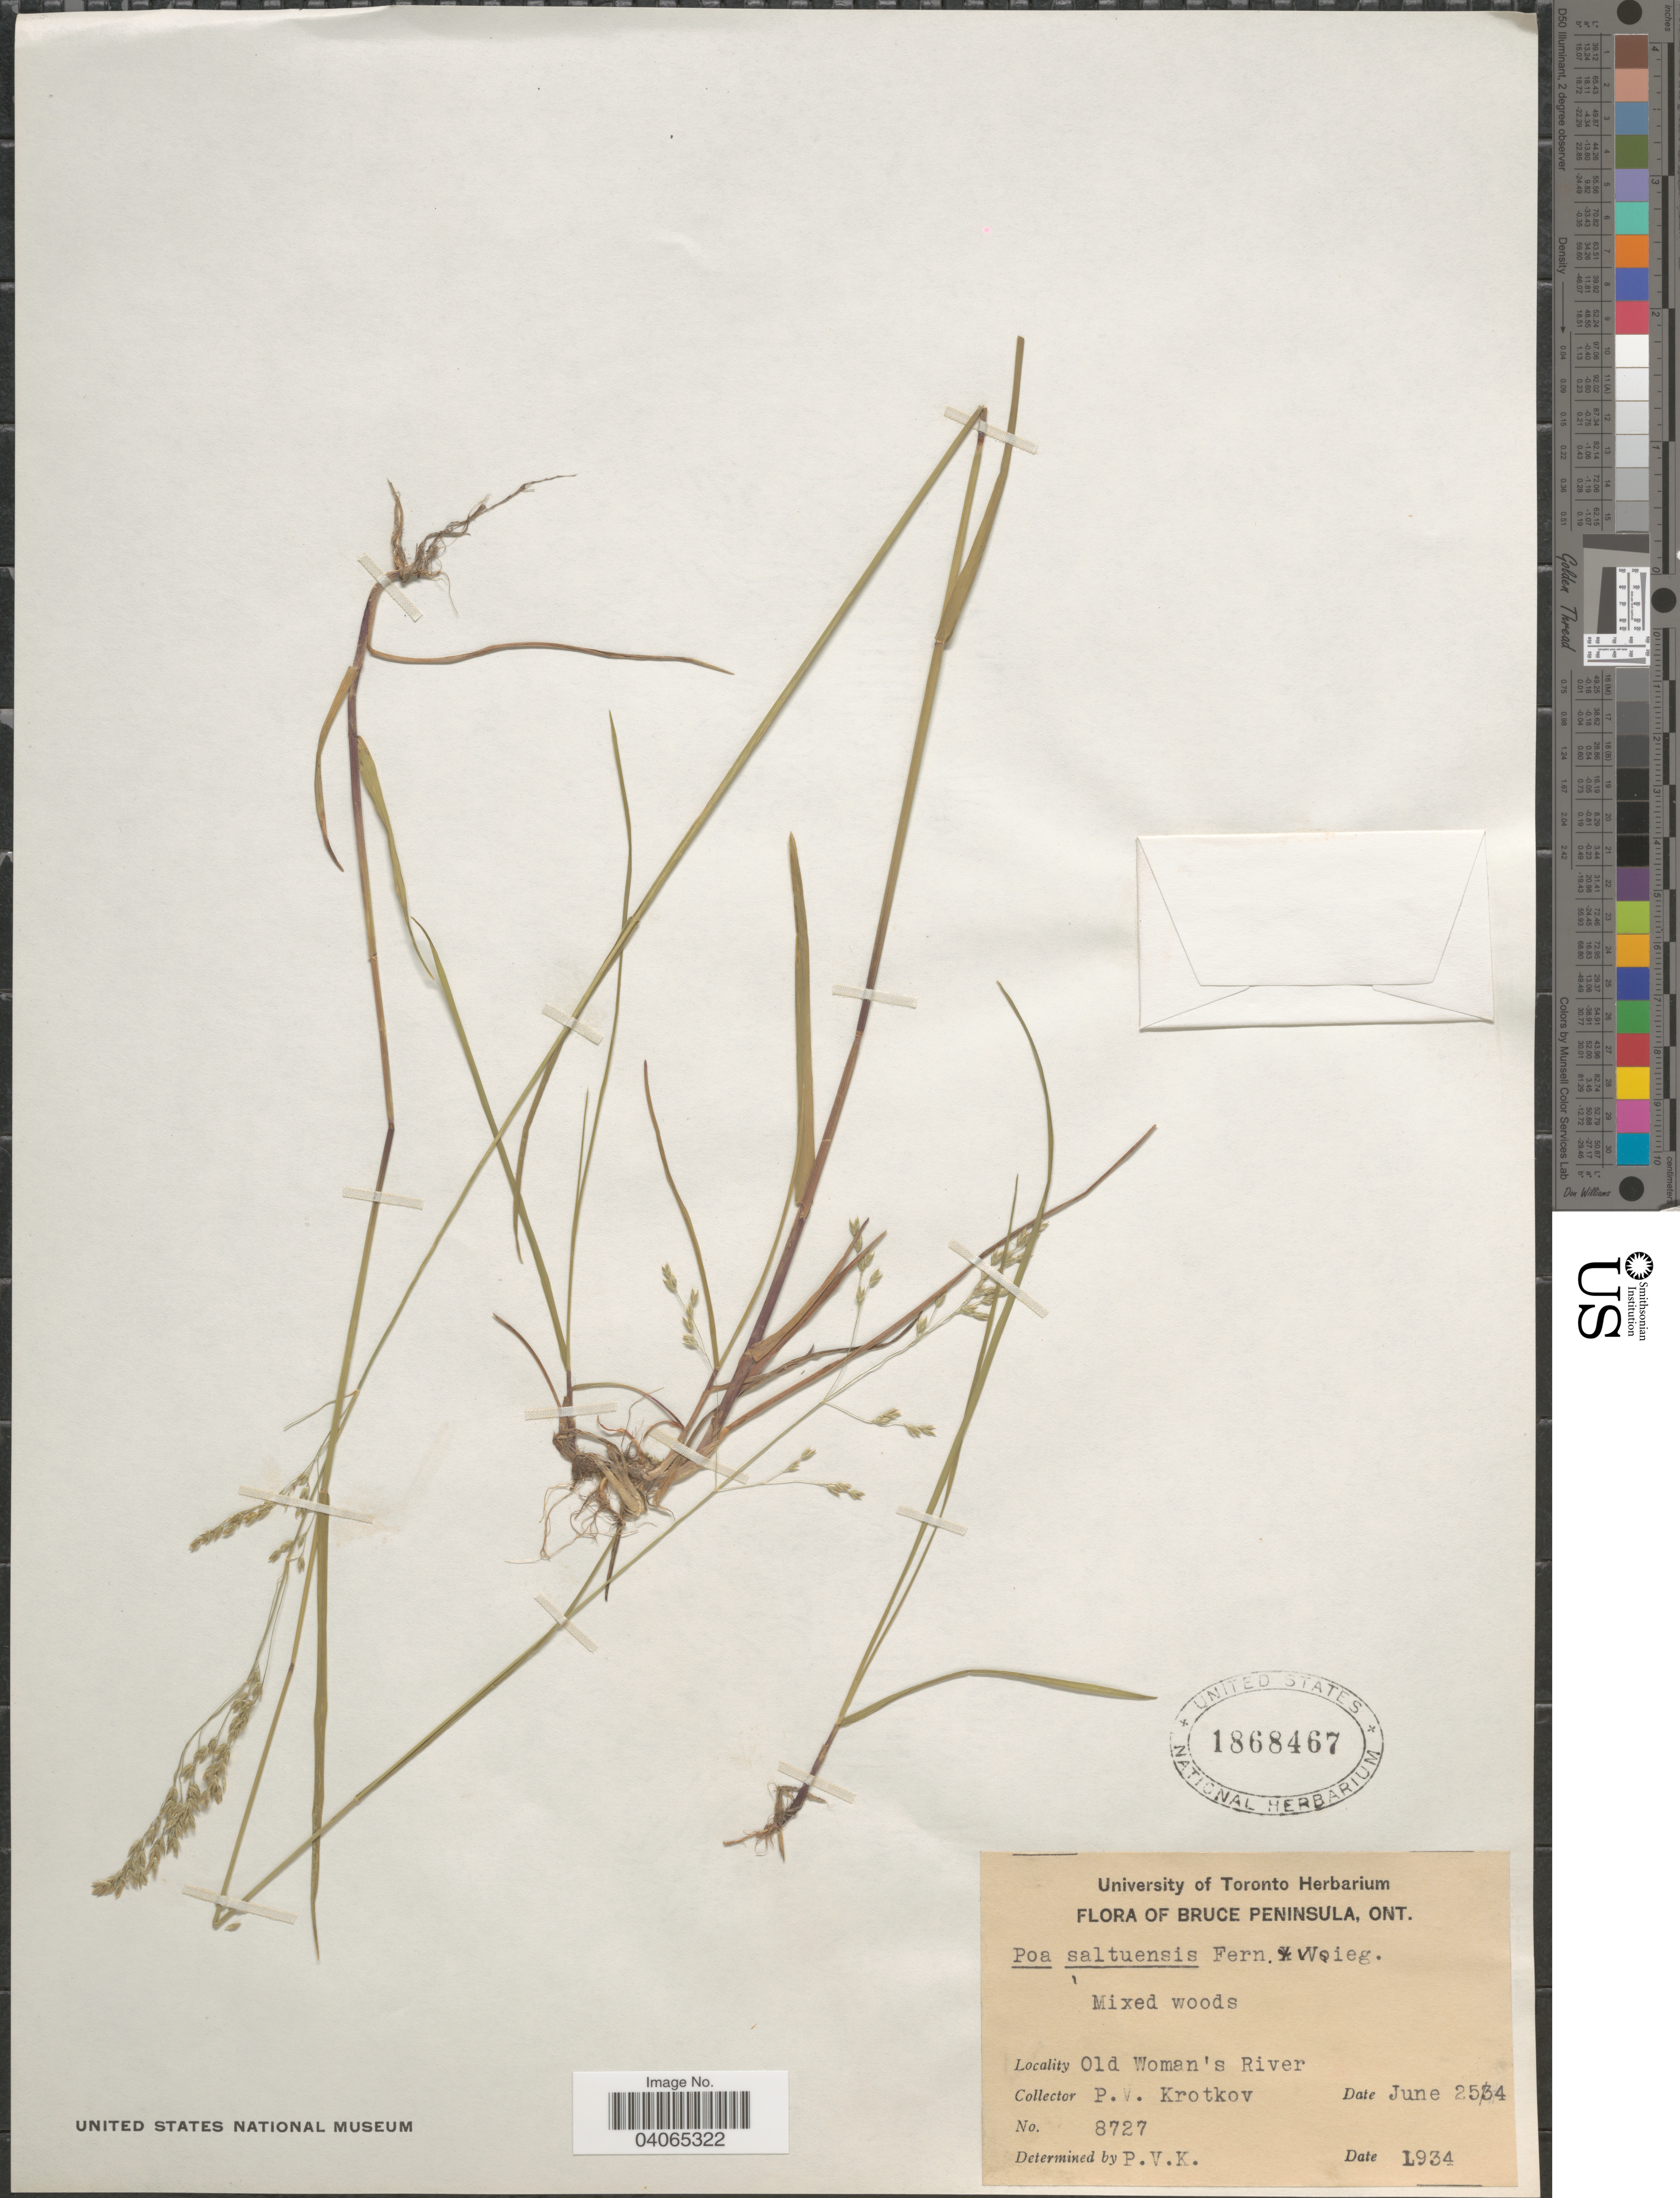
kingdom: Plantae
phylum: Tracheophyta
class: Liliopsida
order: Poales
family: Poaceae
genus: Poa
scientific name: Poa saltuensis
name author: Fernald & Wiegand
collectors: P. V. Krotkov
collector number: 8727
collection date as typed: Transcribed d/m/y: 25/6/34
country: Canada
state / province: Ontario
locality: Bruce Peninsula. Old Woman's River.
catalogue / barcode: US 1868467